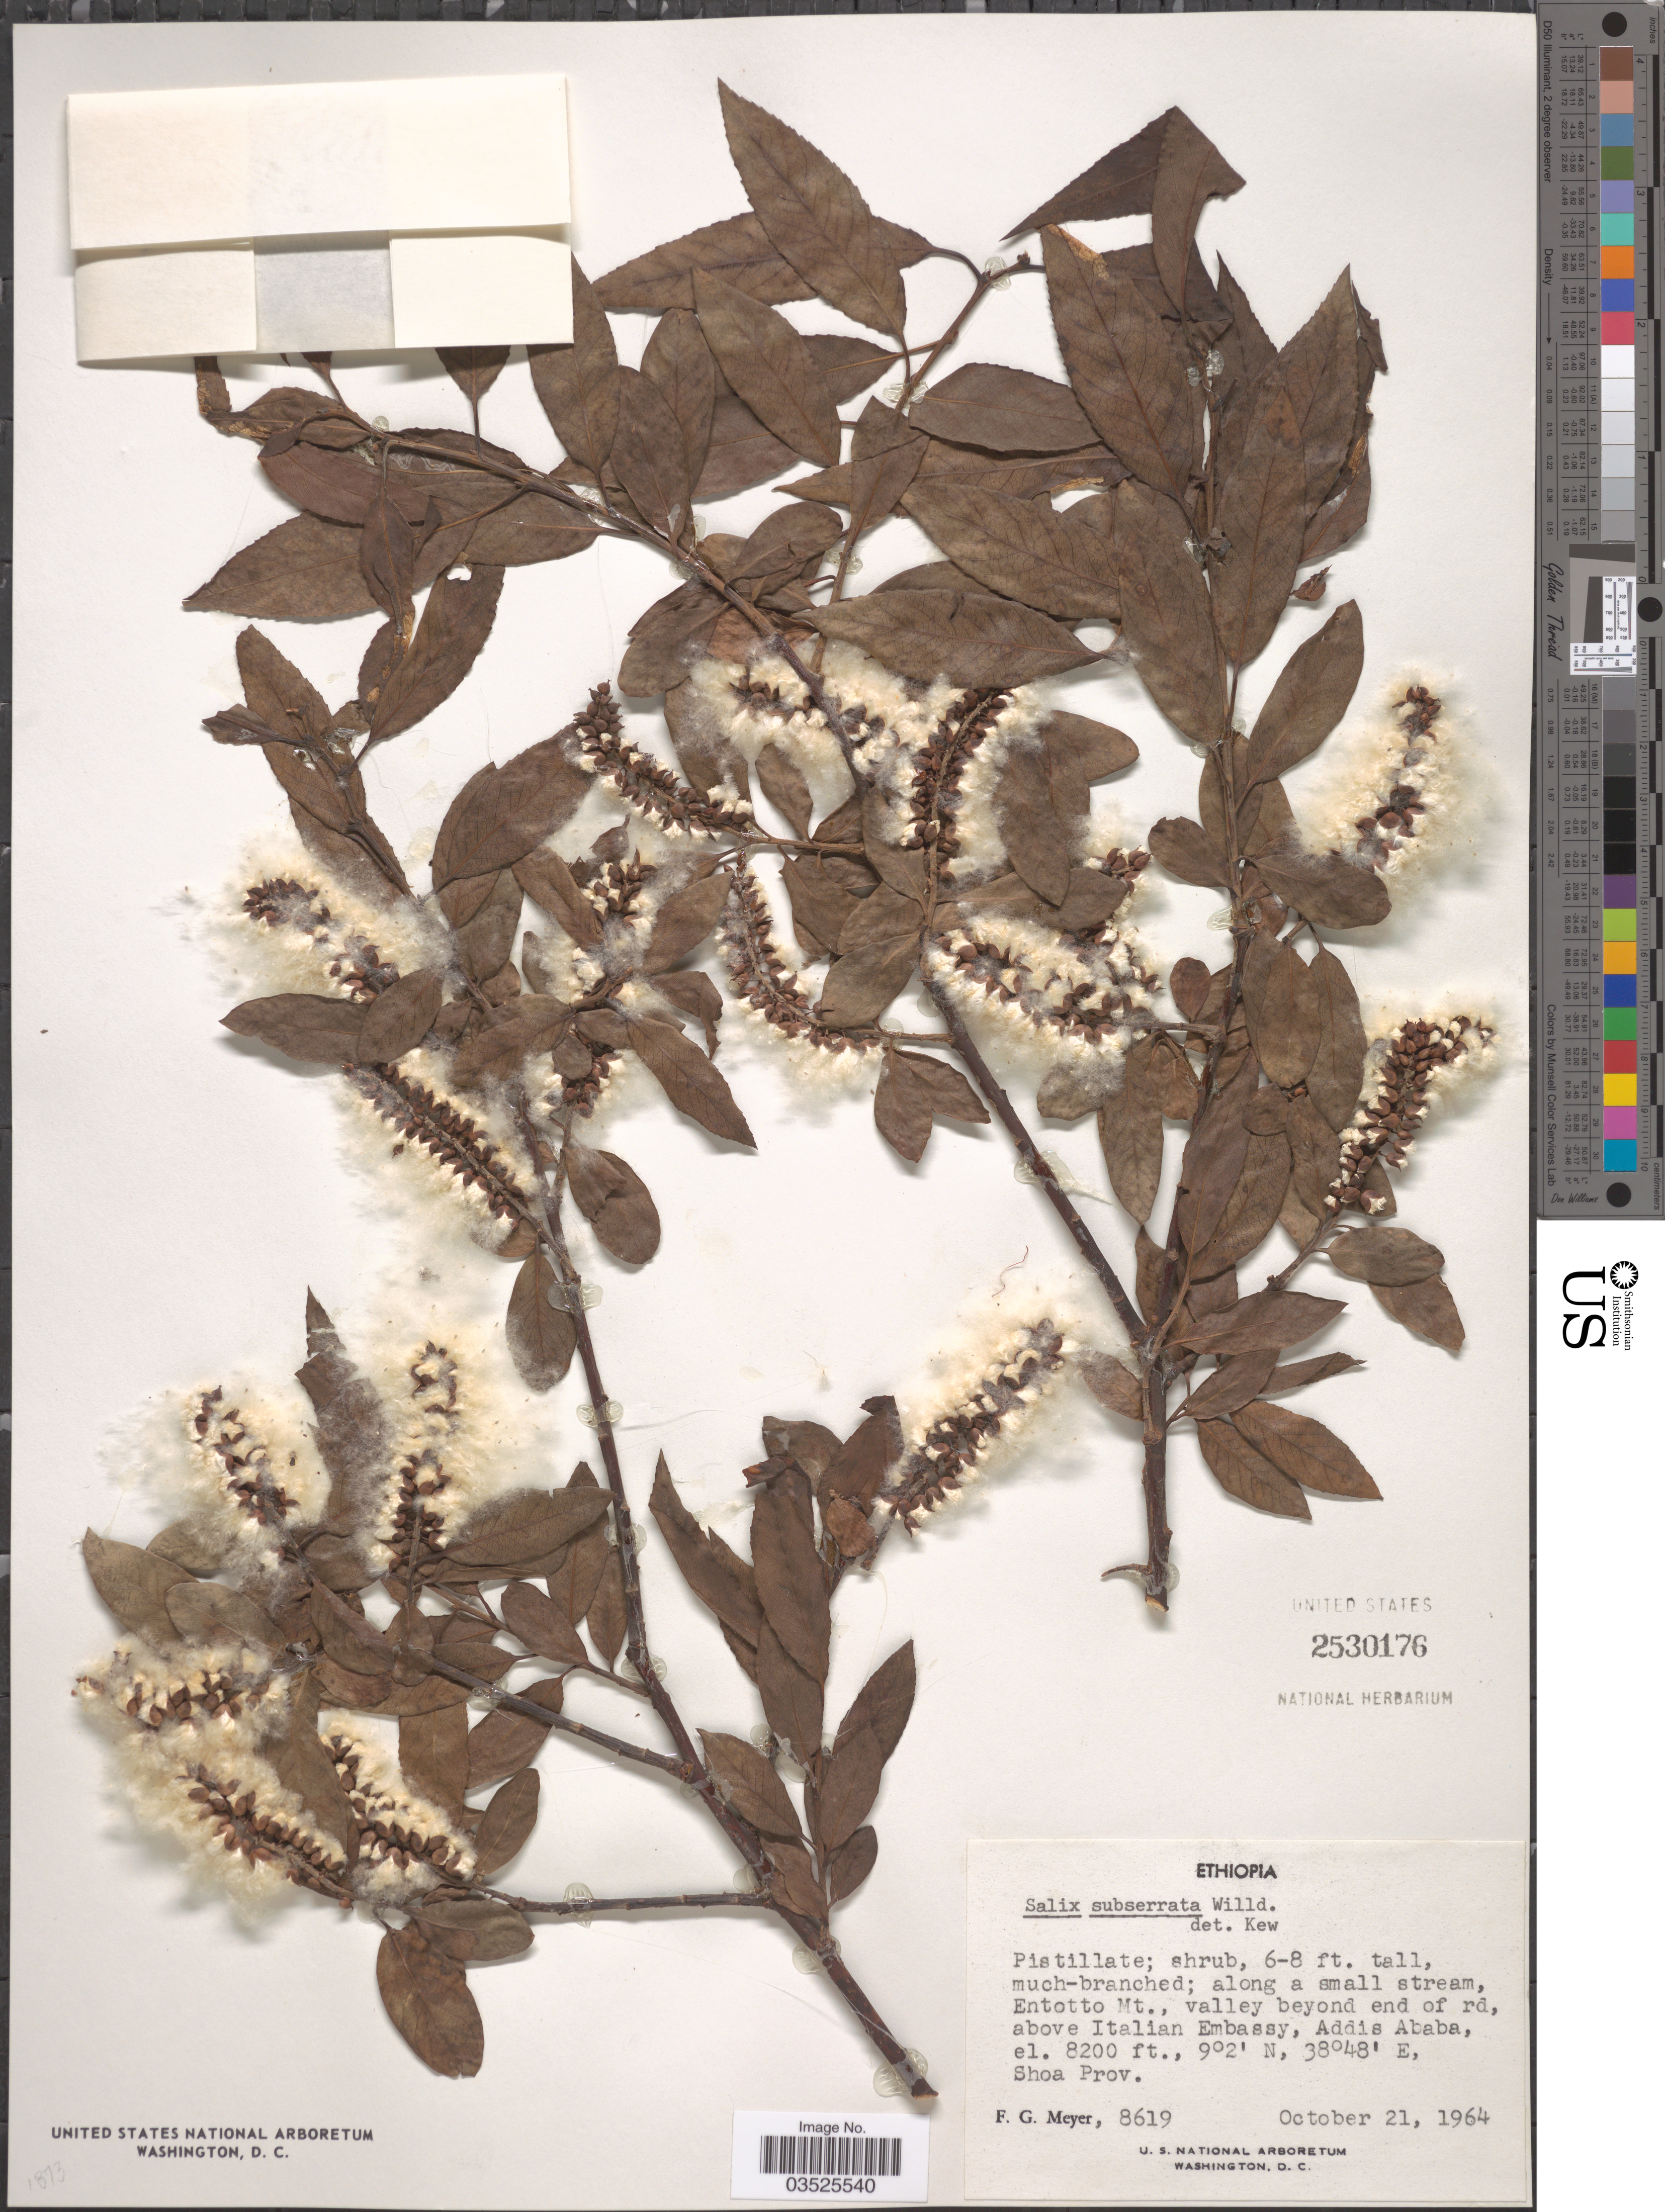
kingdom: Plantae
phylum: Tracheophyta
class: Magnoliopsida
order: Malpighiales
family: Salicaceae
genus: Salix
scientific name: Salix subserrata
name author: Willd.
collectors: F. G. Meyer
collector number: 8619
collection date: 1964-10-21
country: Ethiopia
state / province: Addis Ababa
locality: Along a small stream, Entotto Mt., valley beyond end of rd, above Italian Embassy, Addis Ababa, Shoa Prov.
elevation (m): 2499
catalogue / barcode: US 2530176